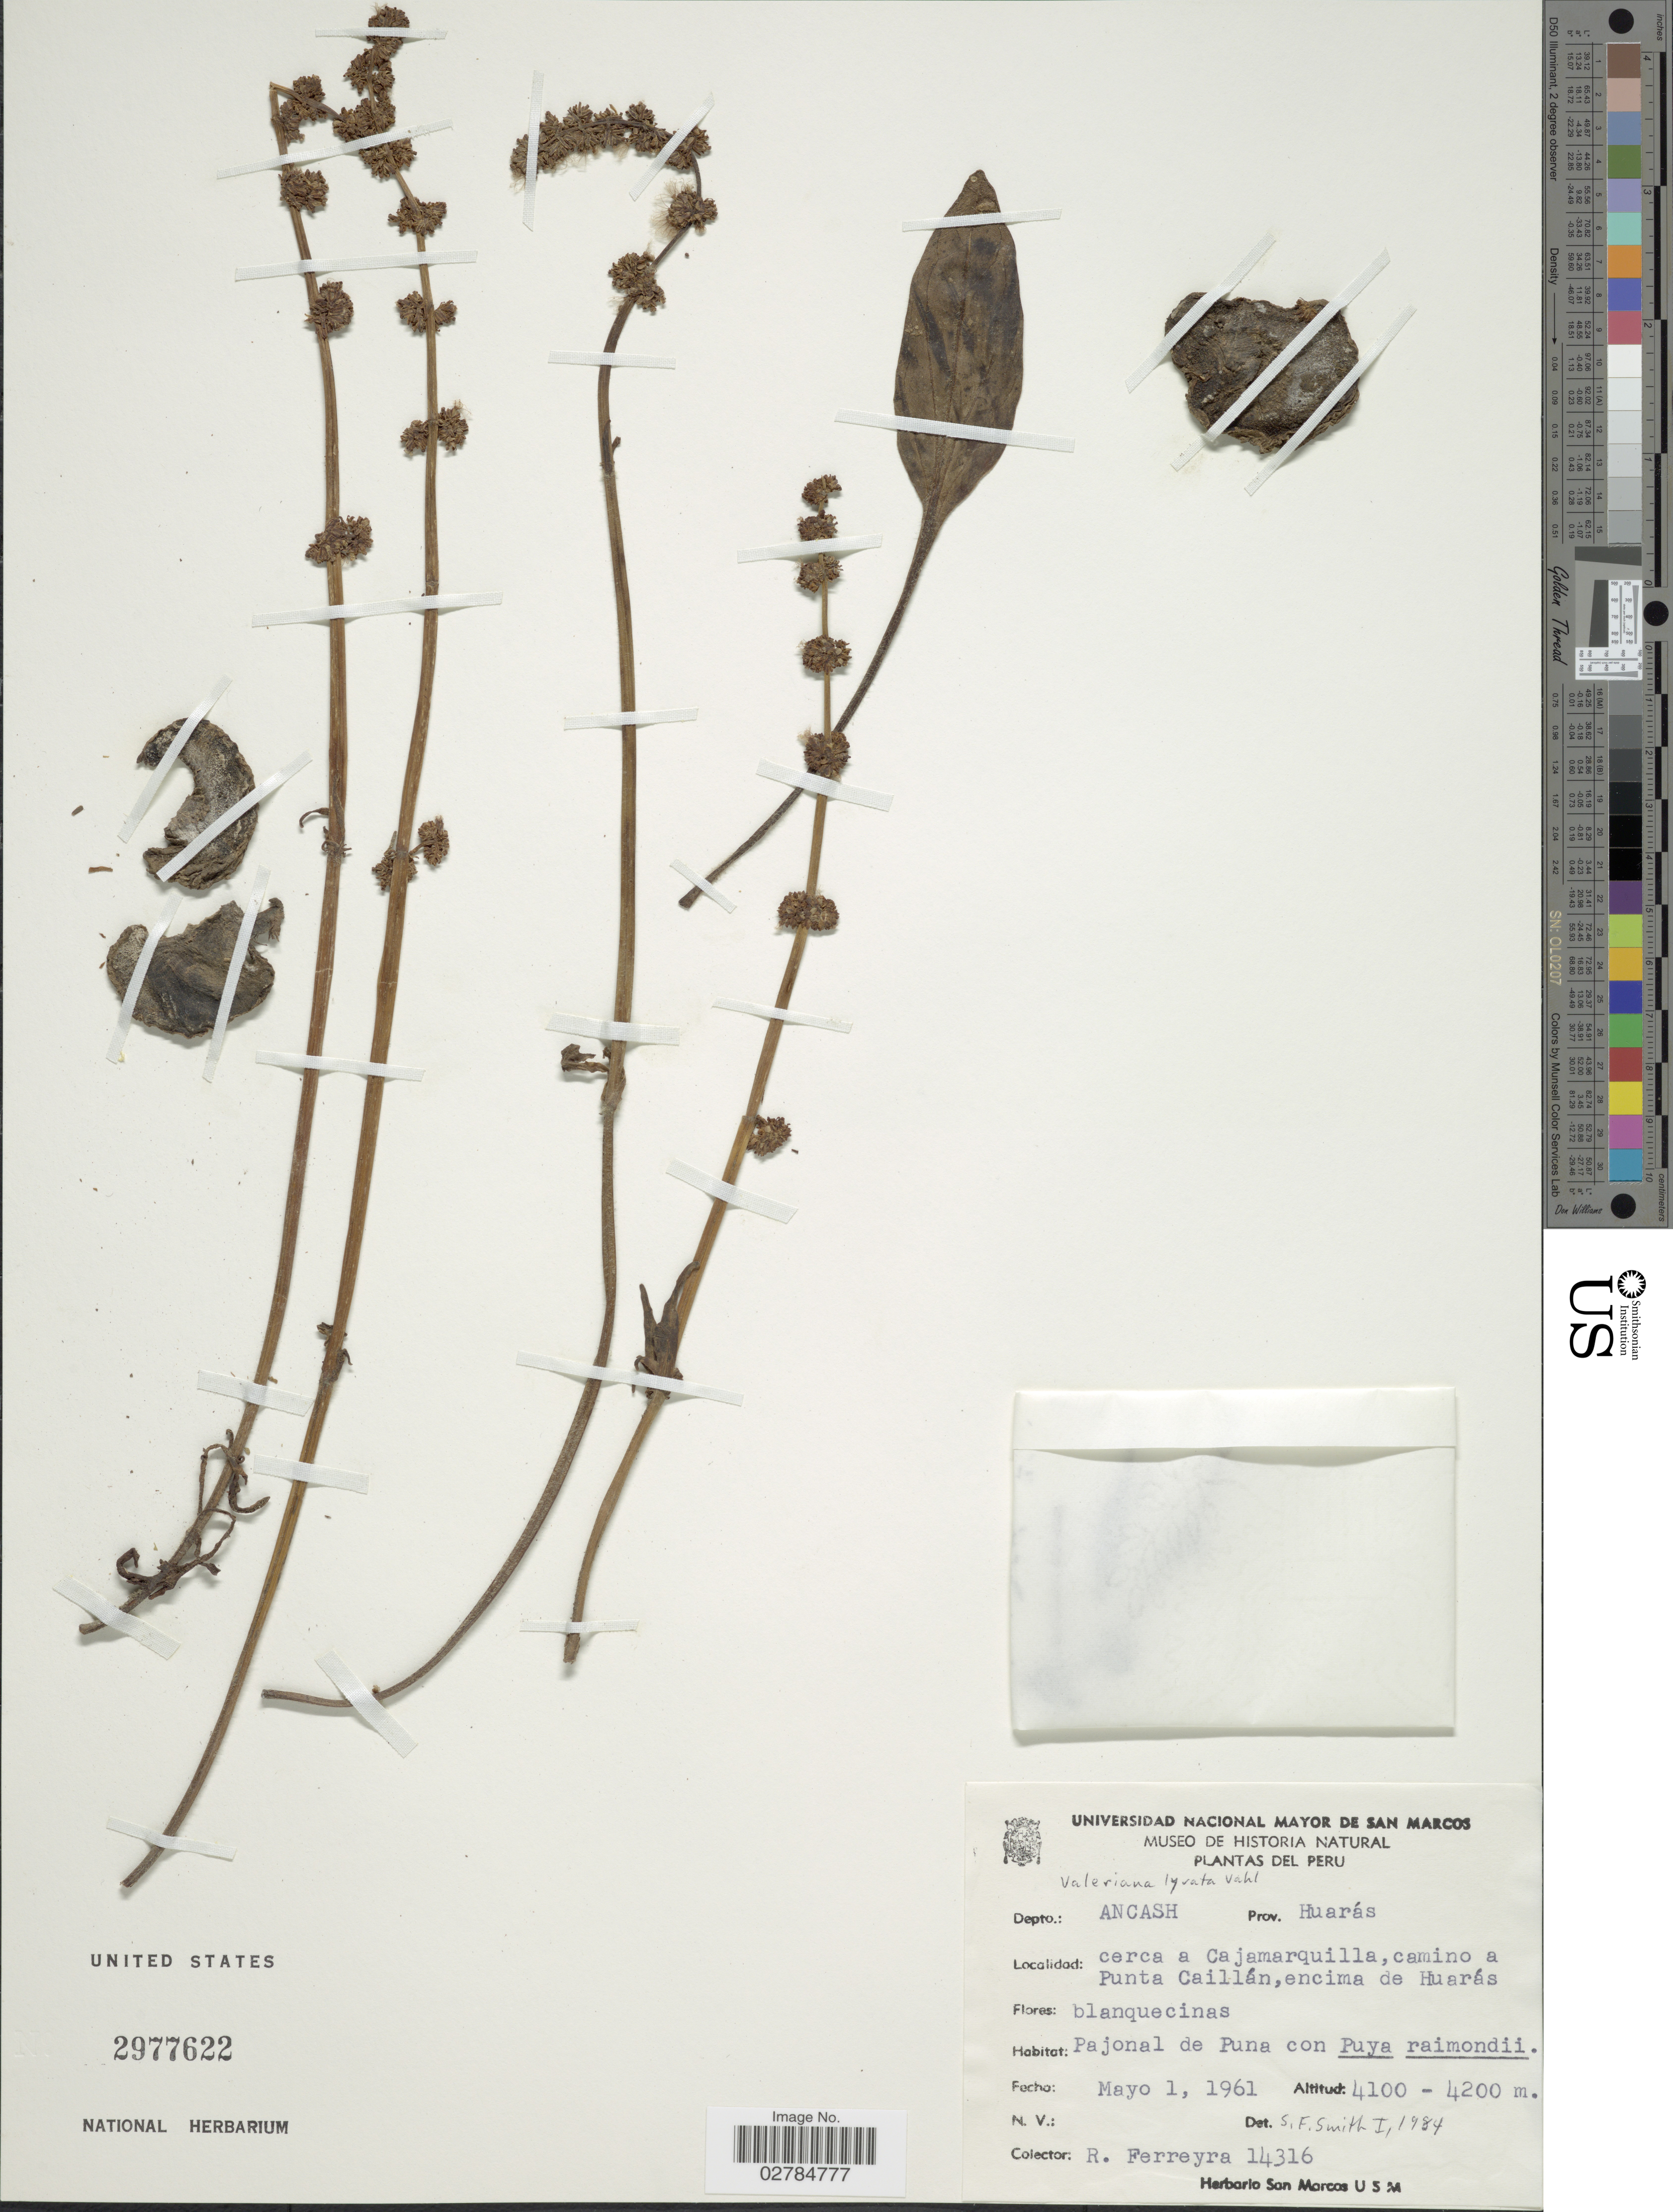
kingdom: Plantae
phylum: Tracheophyta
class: Magnoliopsida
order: Dipsacales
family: Caprifoliaceae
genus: Valeriana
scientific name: Valeriana lyrata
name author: Vahl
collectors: R. A. Ferreyra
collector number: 14316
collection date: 1961-05-01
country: Peru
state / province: Ancash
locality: Depto.: Ancash. Prov. Huarás. Cerca a Cajamarquilla, camino a Punta Caillán, encima de Huarás.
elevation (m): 4100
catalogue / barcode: US 2977622